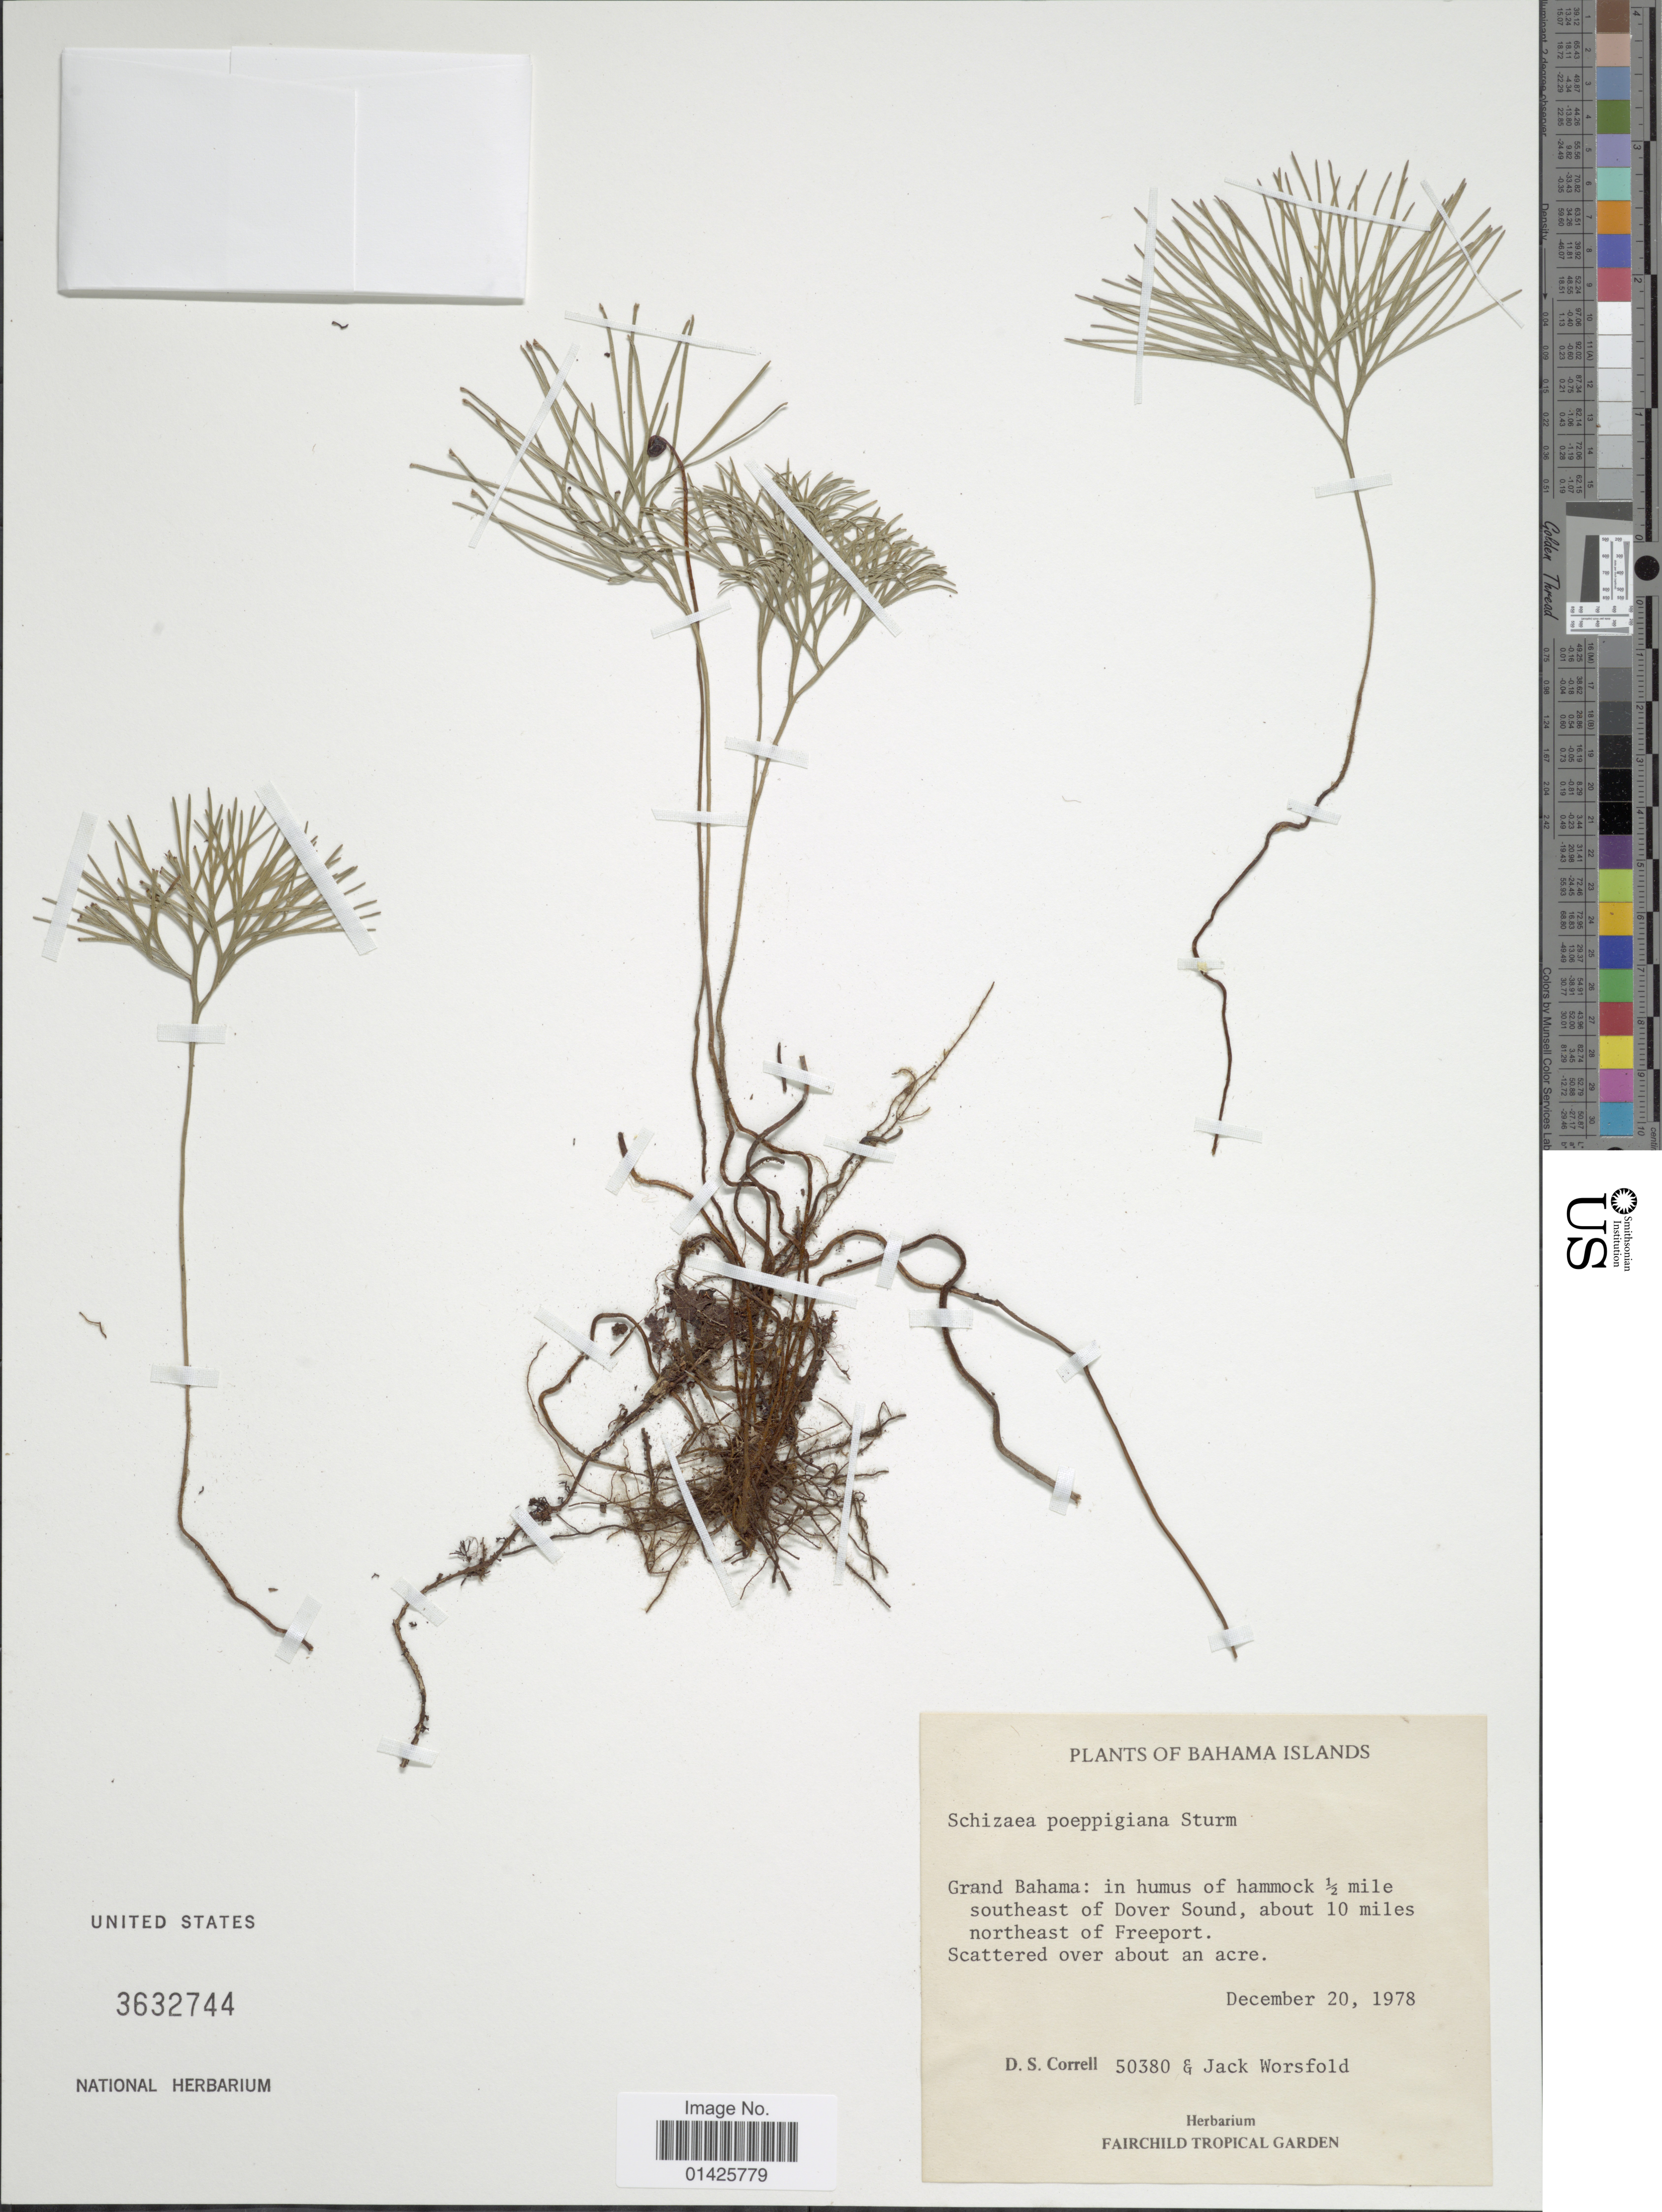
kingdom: Plantae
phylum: Tracheophyta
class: Polypodiopsida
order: Schizaeales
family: Schizaeaceae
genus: Schizaea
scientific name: Schizaea poeppigiana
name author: J.W. Sturm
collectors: D. S. Correll & J. Worsfold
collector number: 50380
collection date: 1978-12-20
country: Bahamas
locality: Grand Bahama: in humus of hammock 1/2 mile southeast of Dover Sound, about 10 miles northeast of Freeport, Scattered over about an acre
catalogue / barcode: US 3632744